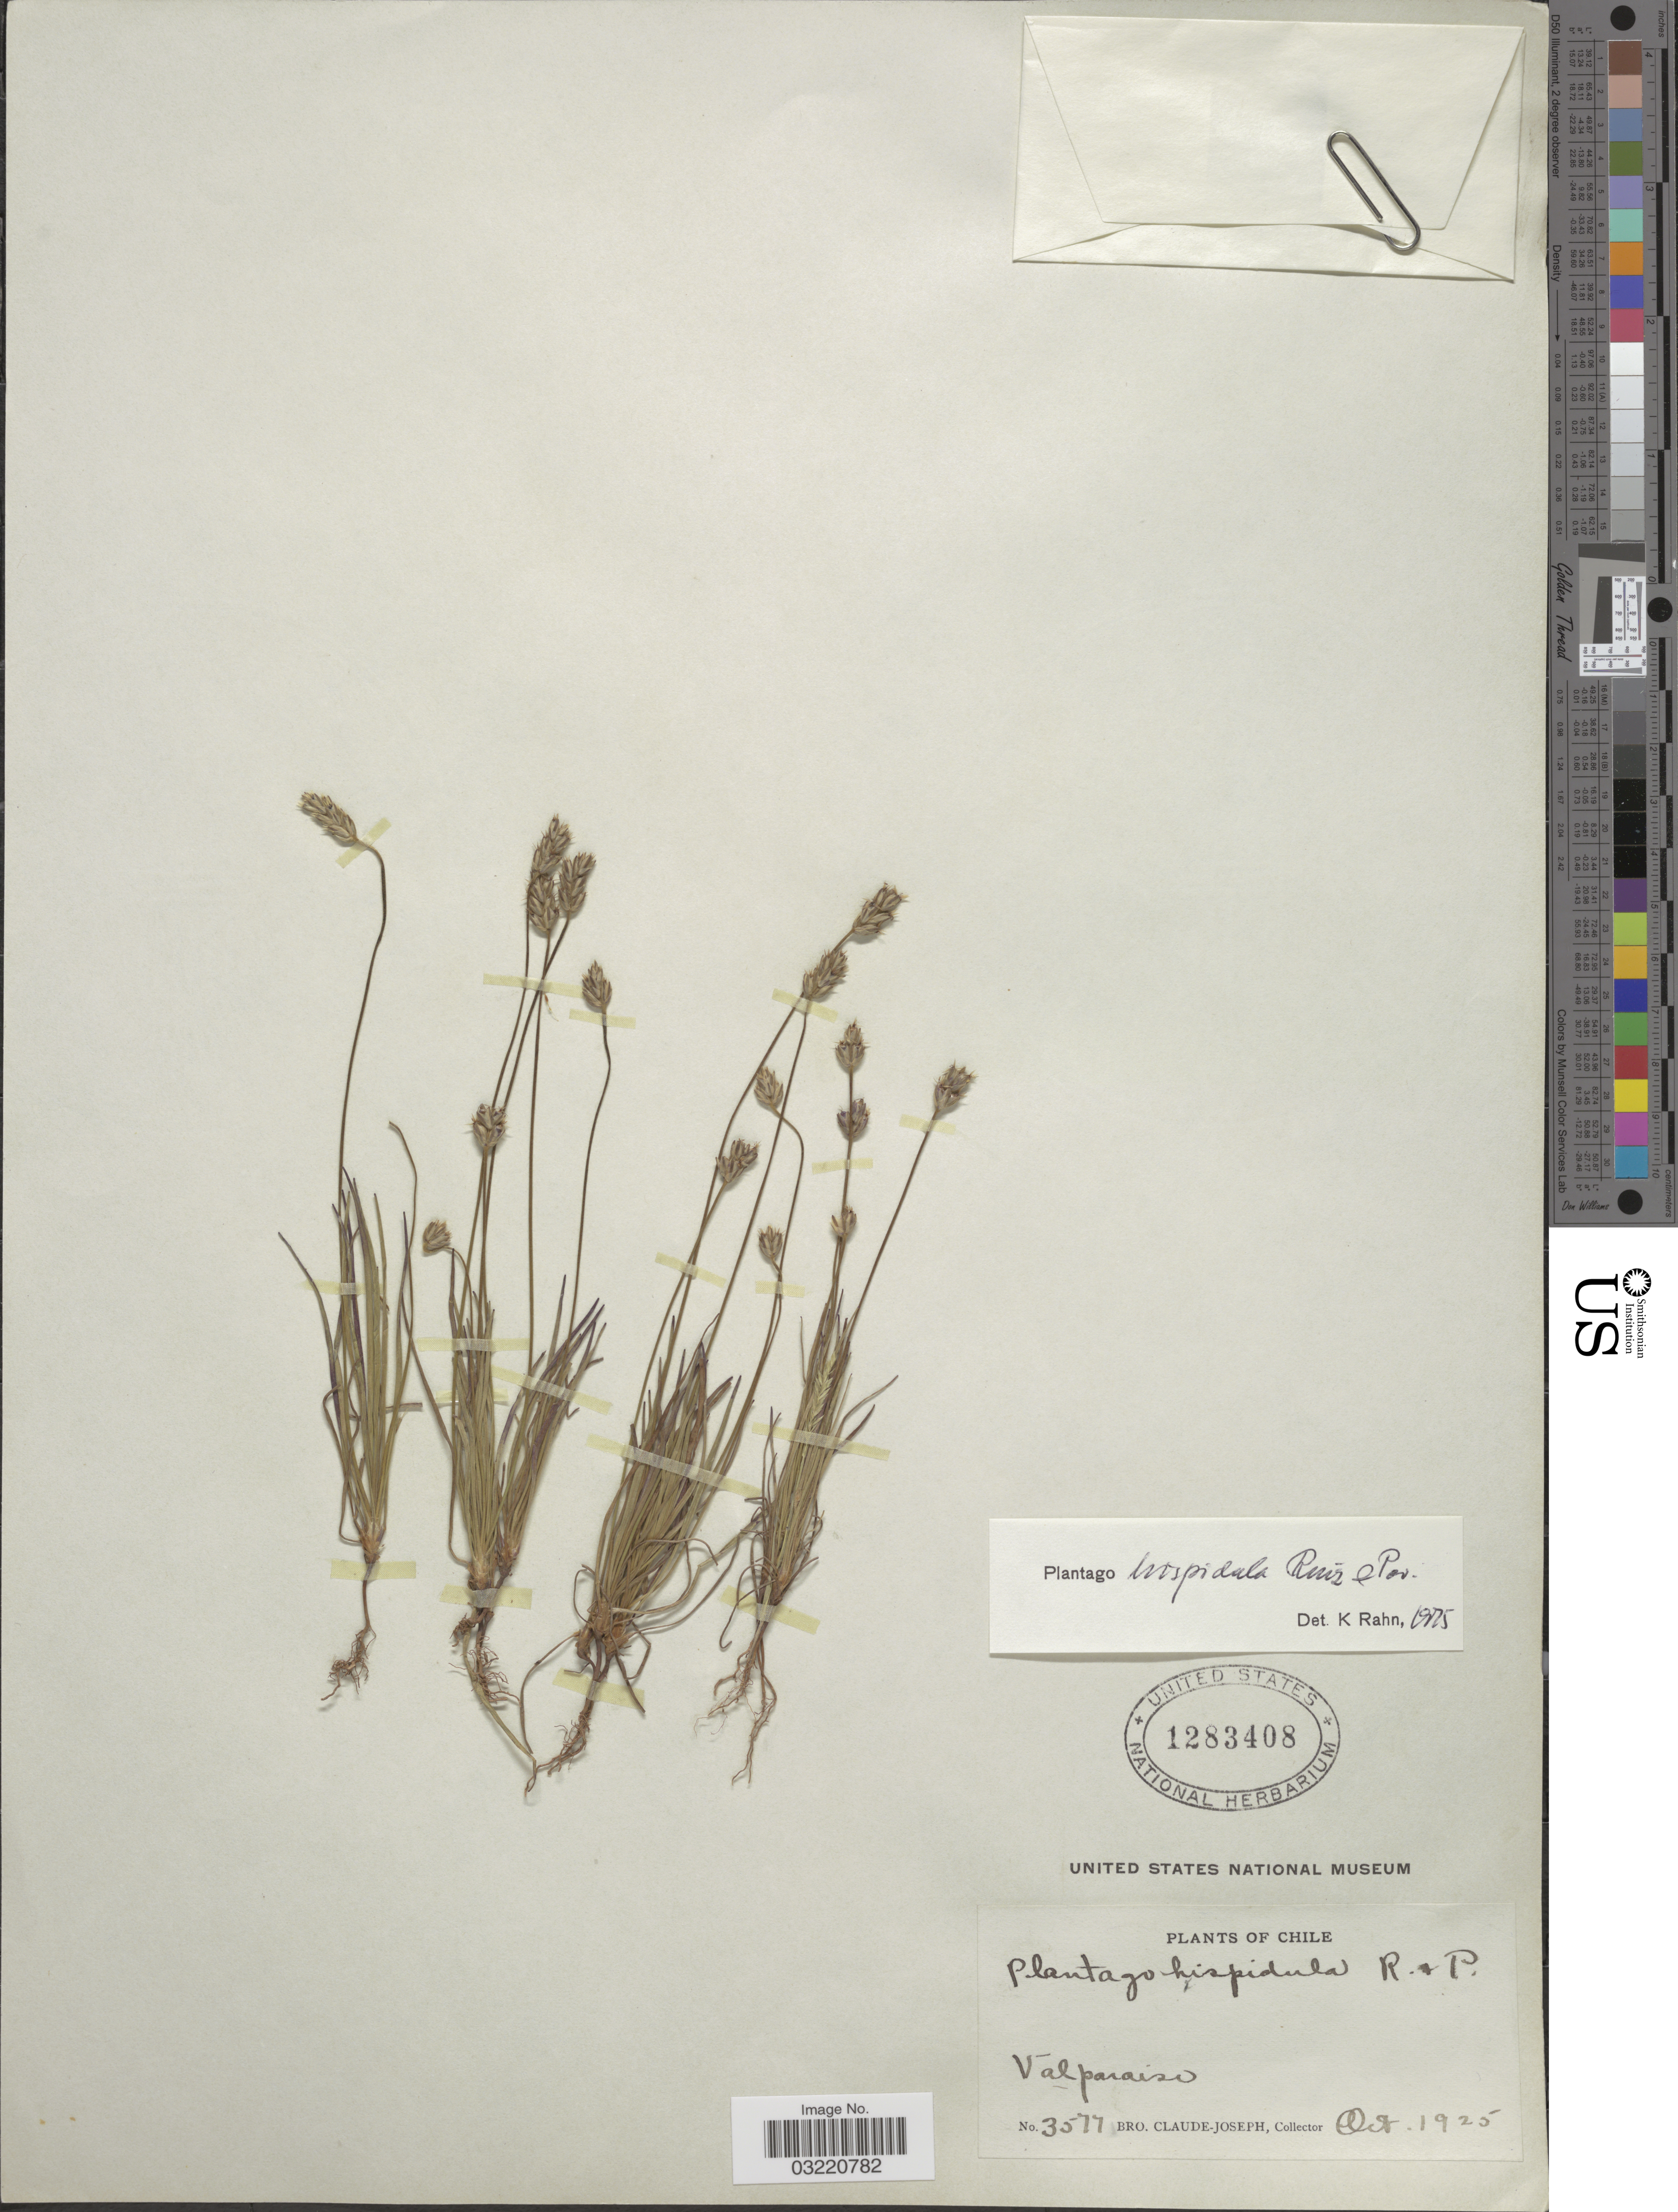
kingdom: Plantae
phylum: Tracheophyta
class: Magnoliopsida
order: Lamiales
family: Plantaginaceae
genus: Plantago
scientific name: Plantago hispidula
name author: Ruiz & Pav.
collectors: Bro. Claude-Joseph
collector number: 3577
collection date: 1925-10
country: Chile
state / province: Valparaíso (V)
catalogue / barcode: US 1283408